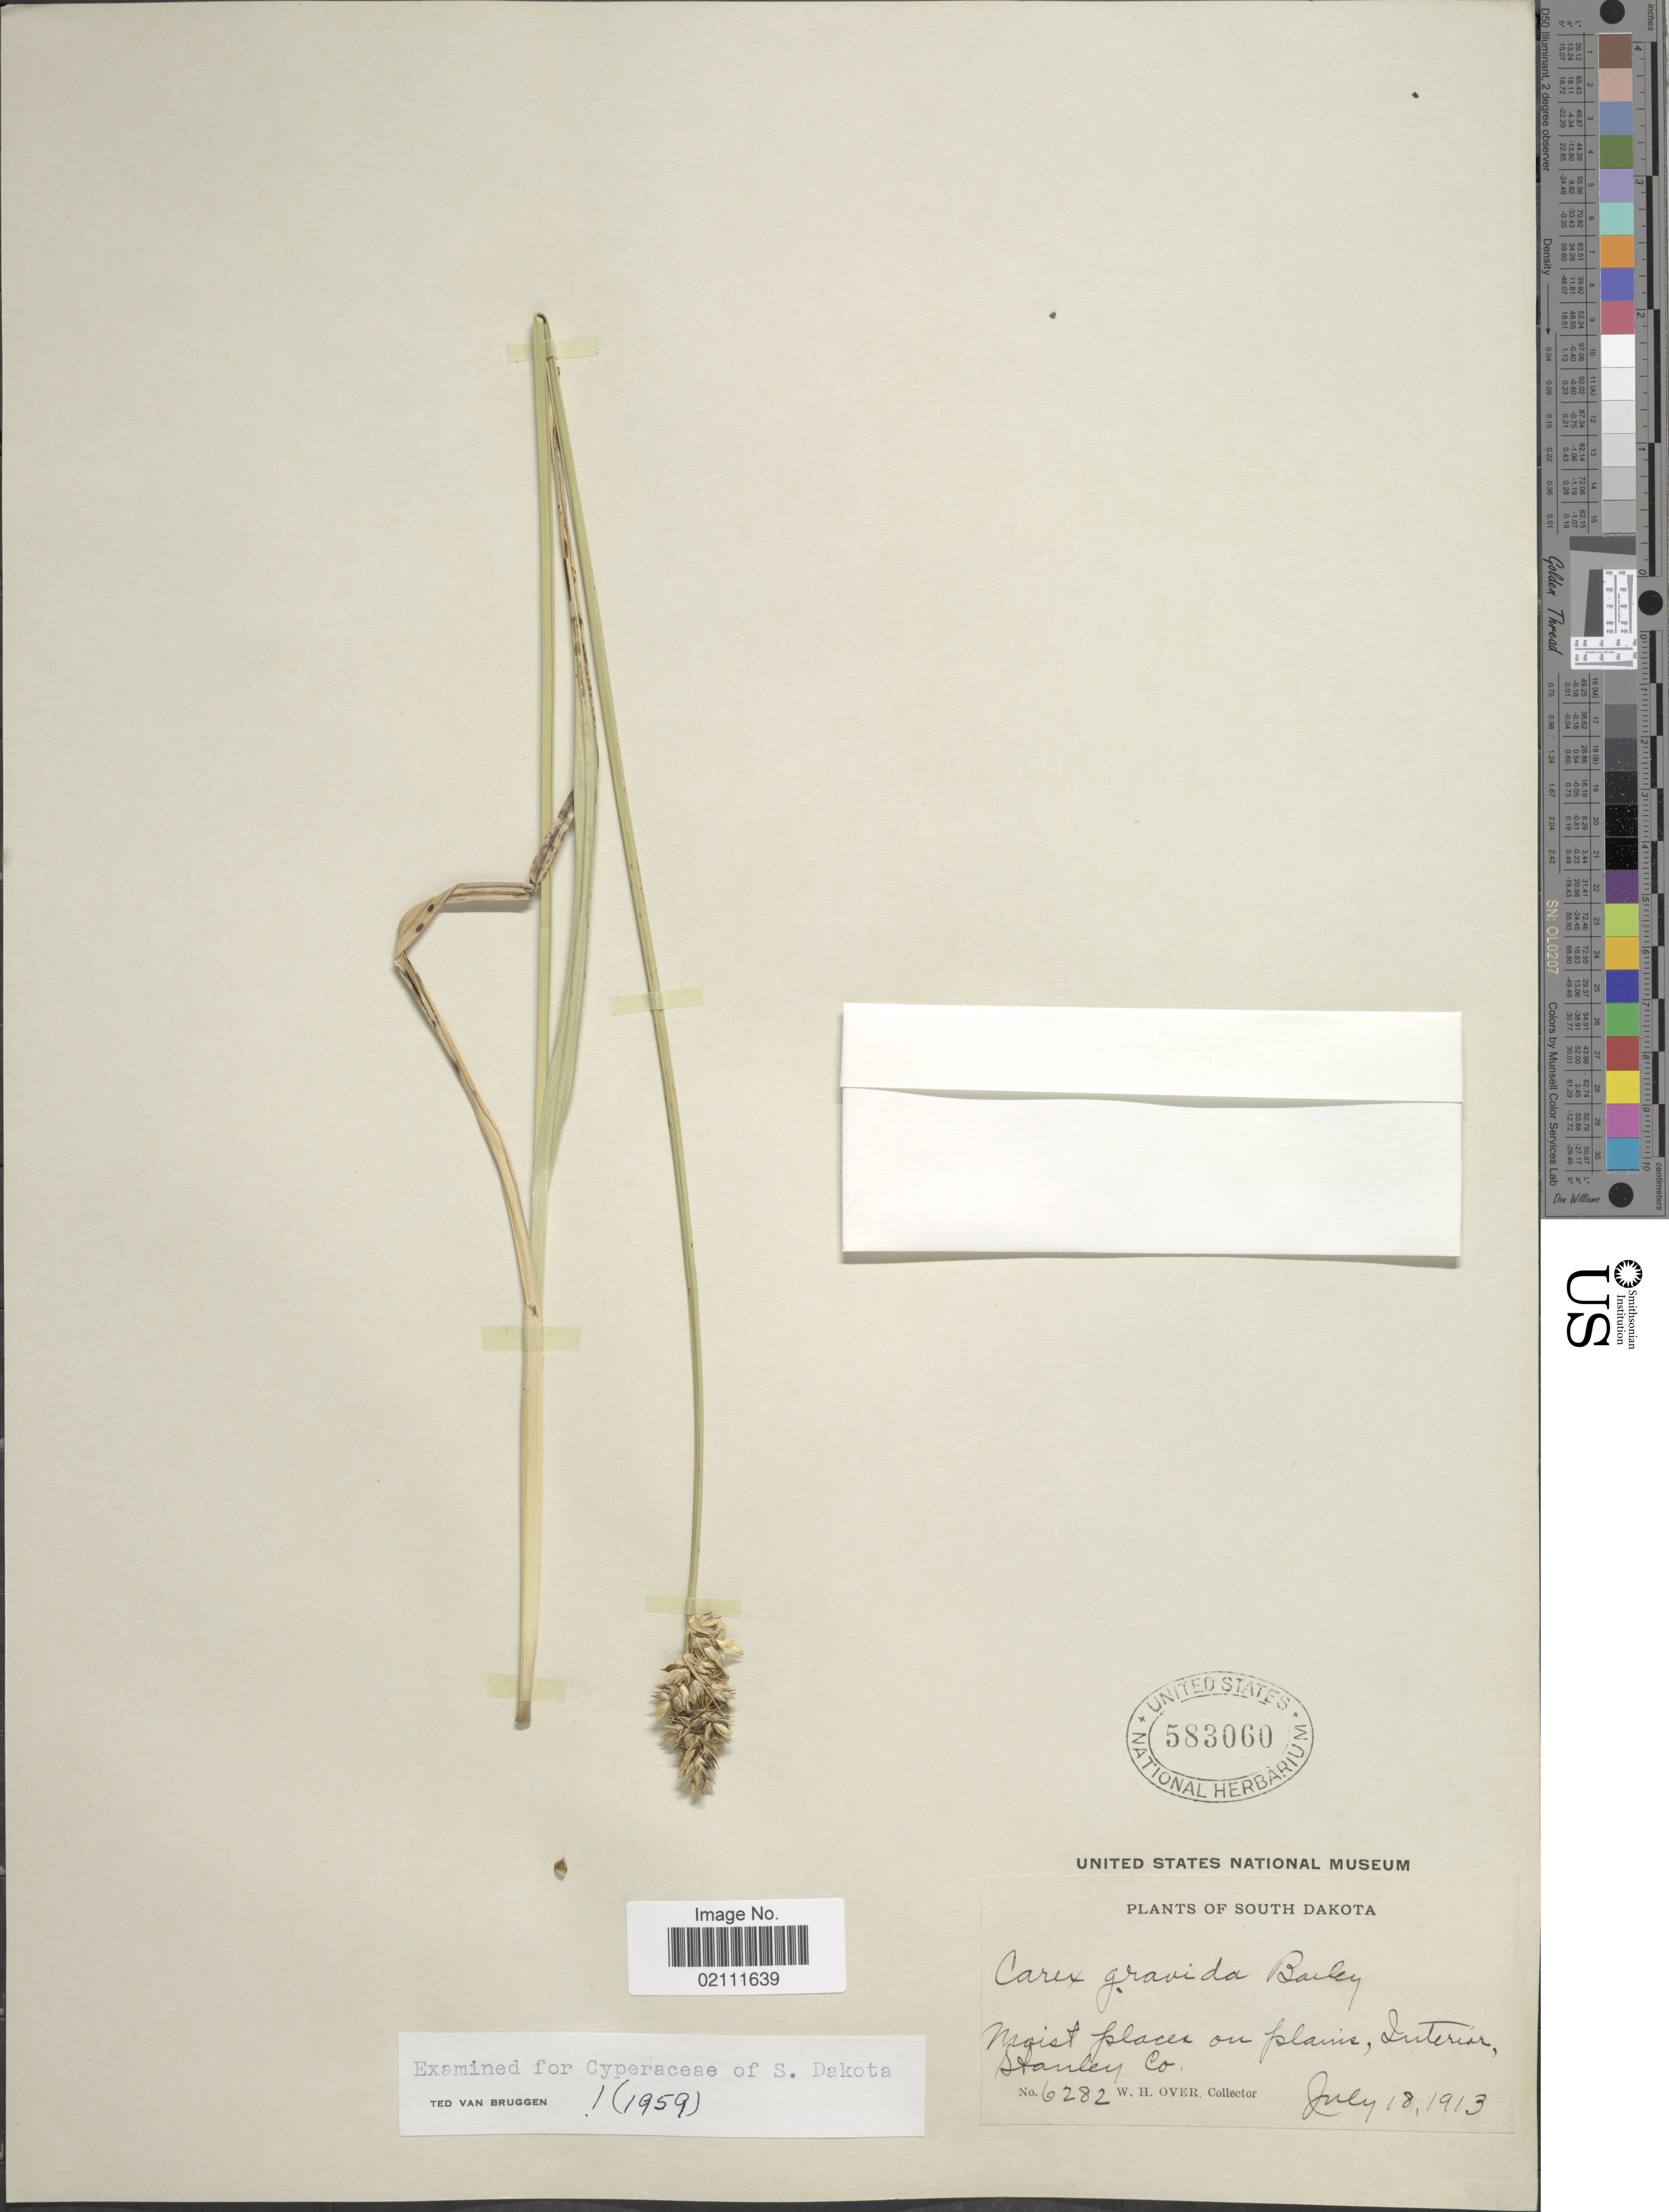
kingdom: Plantae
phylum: Tracheophyta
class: Liliopsida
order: Poales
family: Cyperaceae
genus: Carex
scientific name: Carex gravida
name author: L.H. Bailey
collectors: W. Hoover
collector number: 6282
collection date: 1913-07-18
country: United States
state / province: South Dakota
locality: Moist places on plains, Interior, Stanley Co.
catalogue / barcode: US 583060